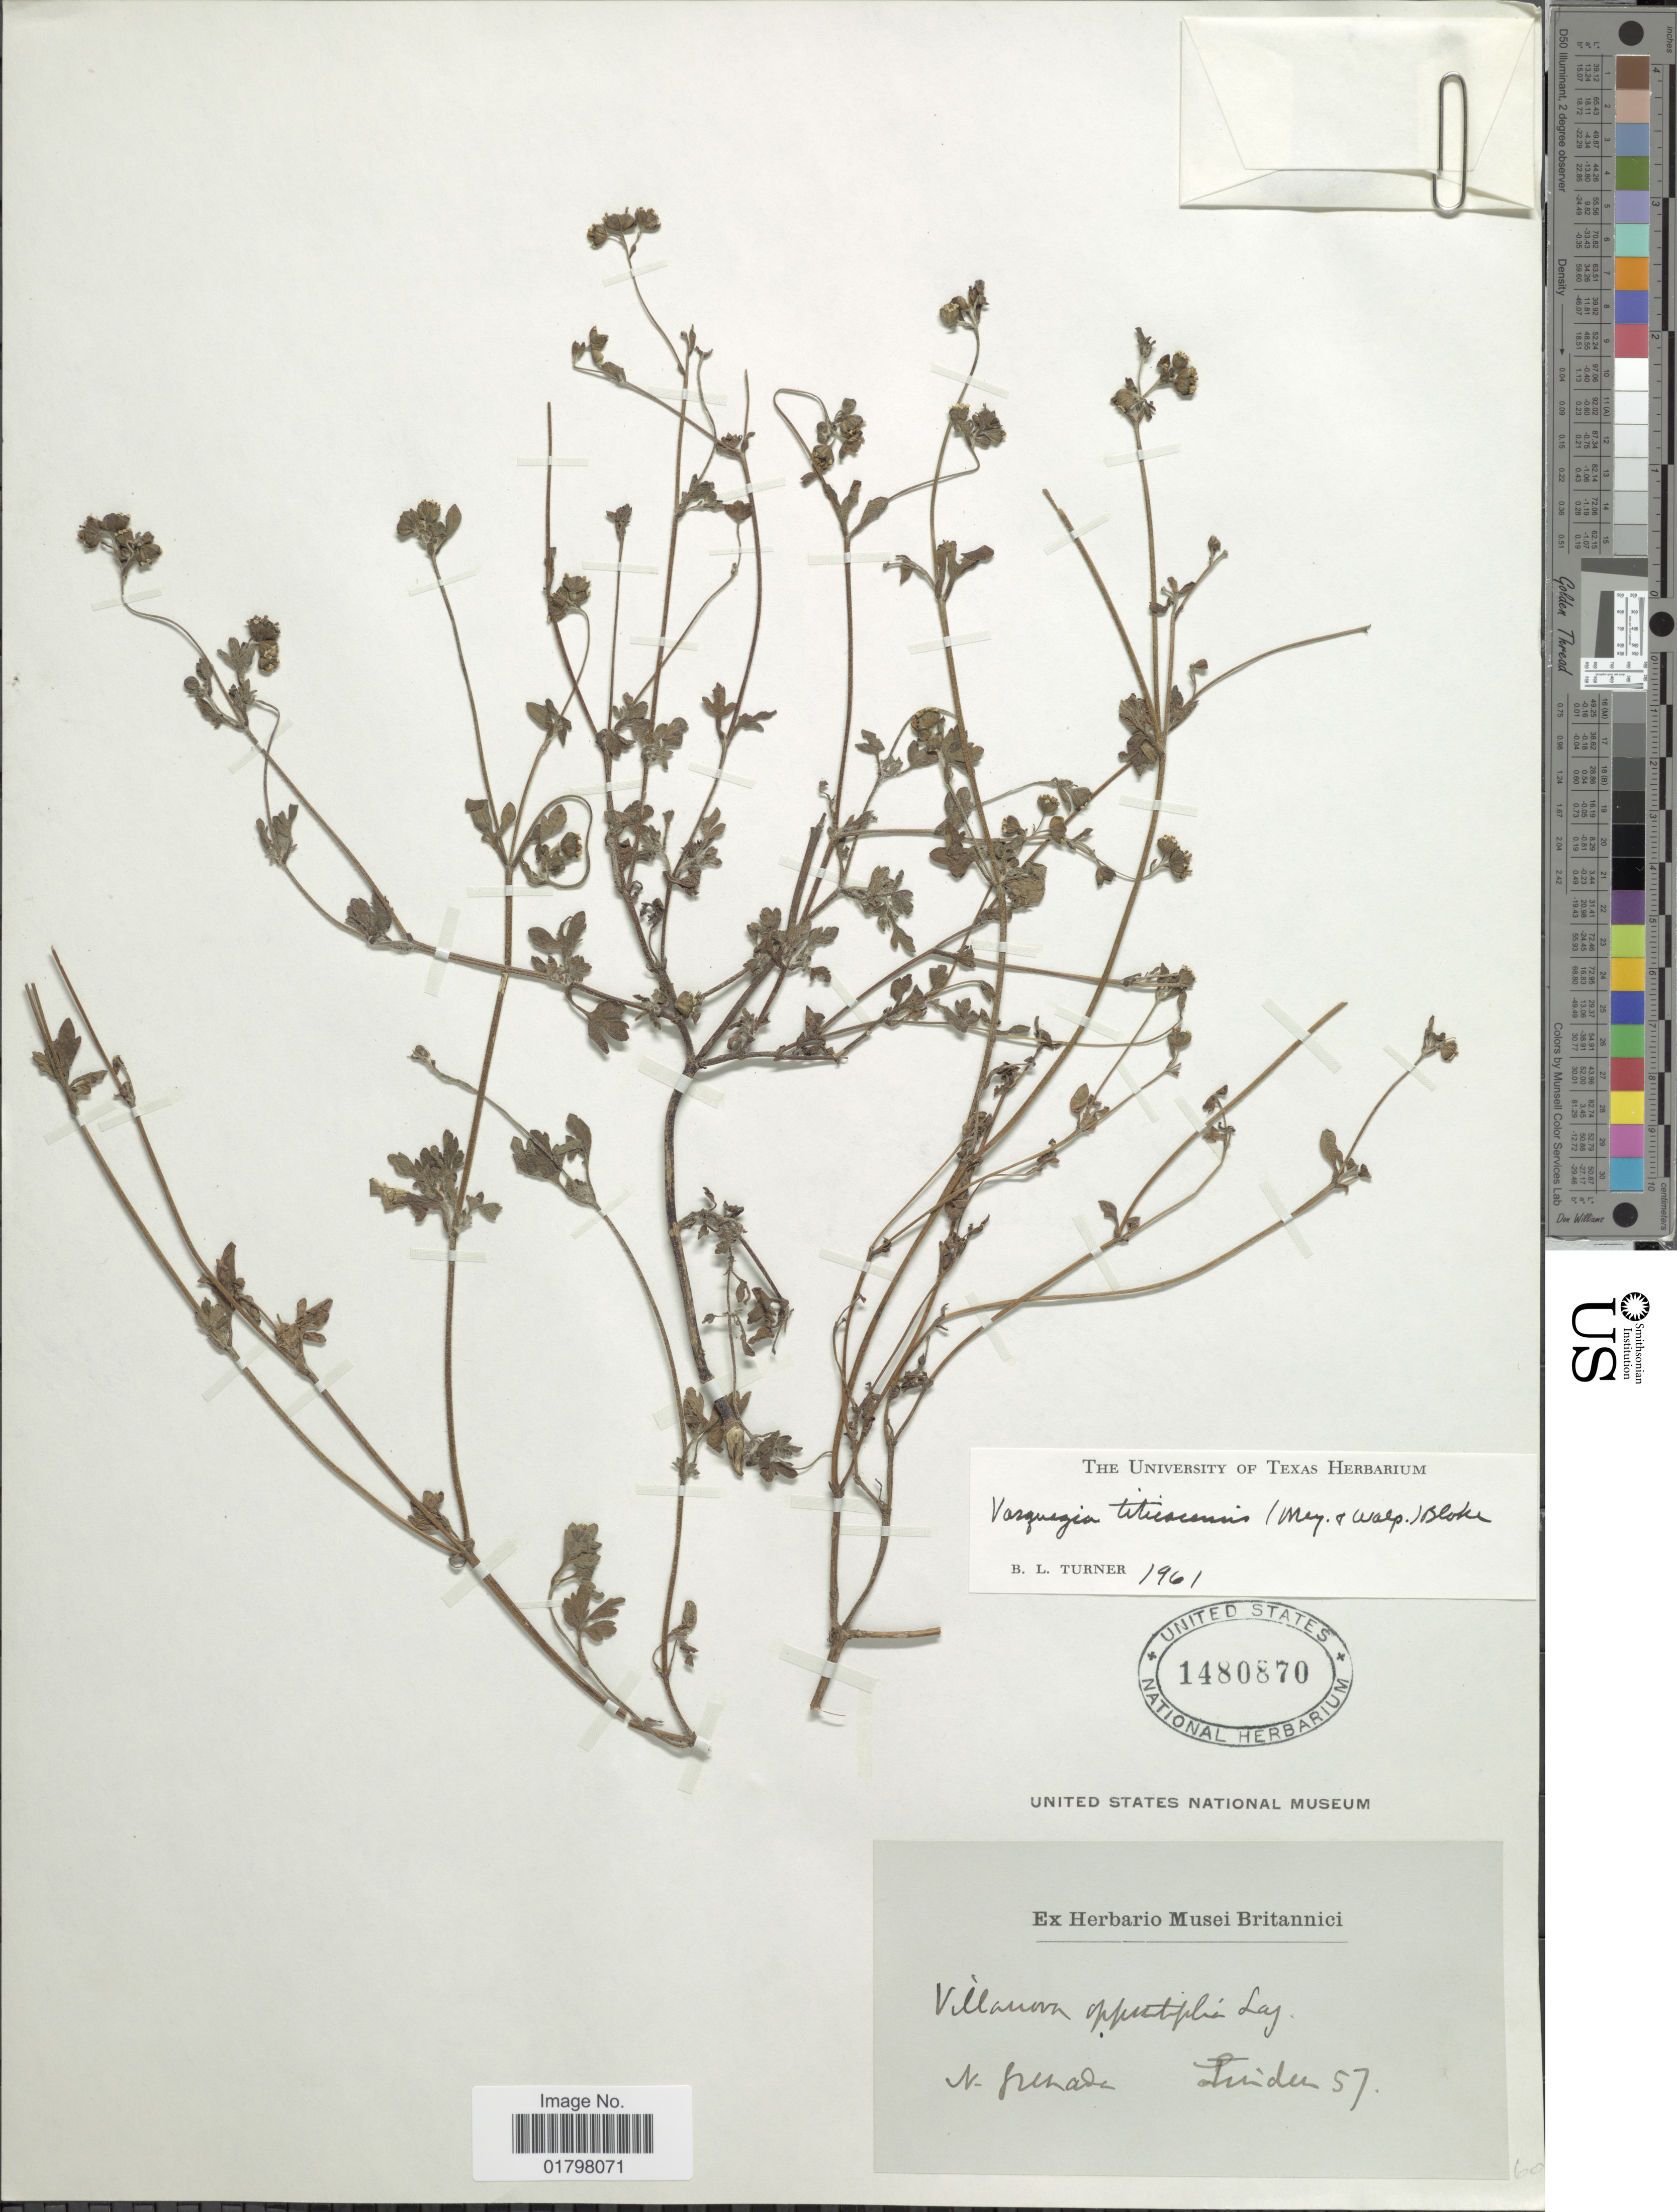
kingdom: Plantae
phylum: Tracheophyta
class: Magnoliopsida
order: Asterales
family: Asteraceae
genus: Vasquesia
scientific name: Vasquesia titicacensis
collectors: -- Linden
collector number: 57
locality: N. Grenada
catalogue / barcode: US 1480870